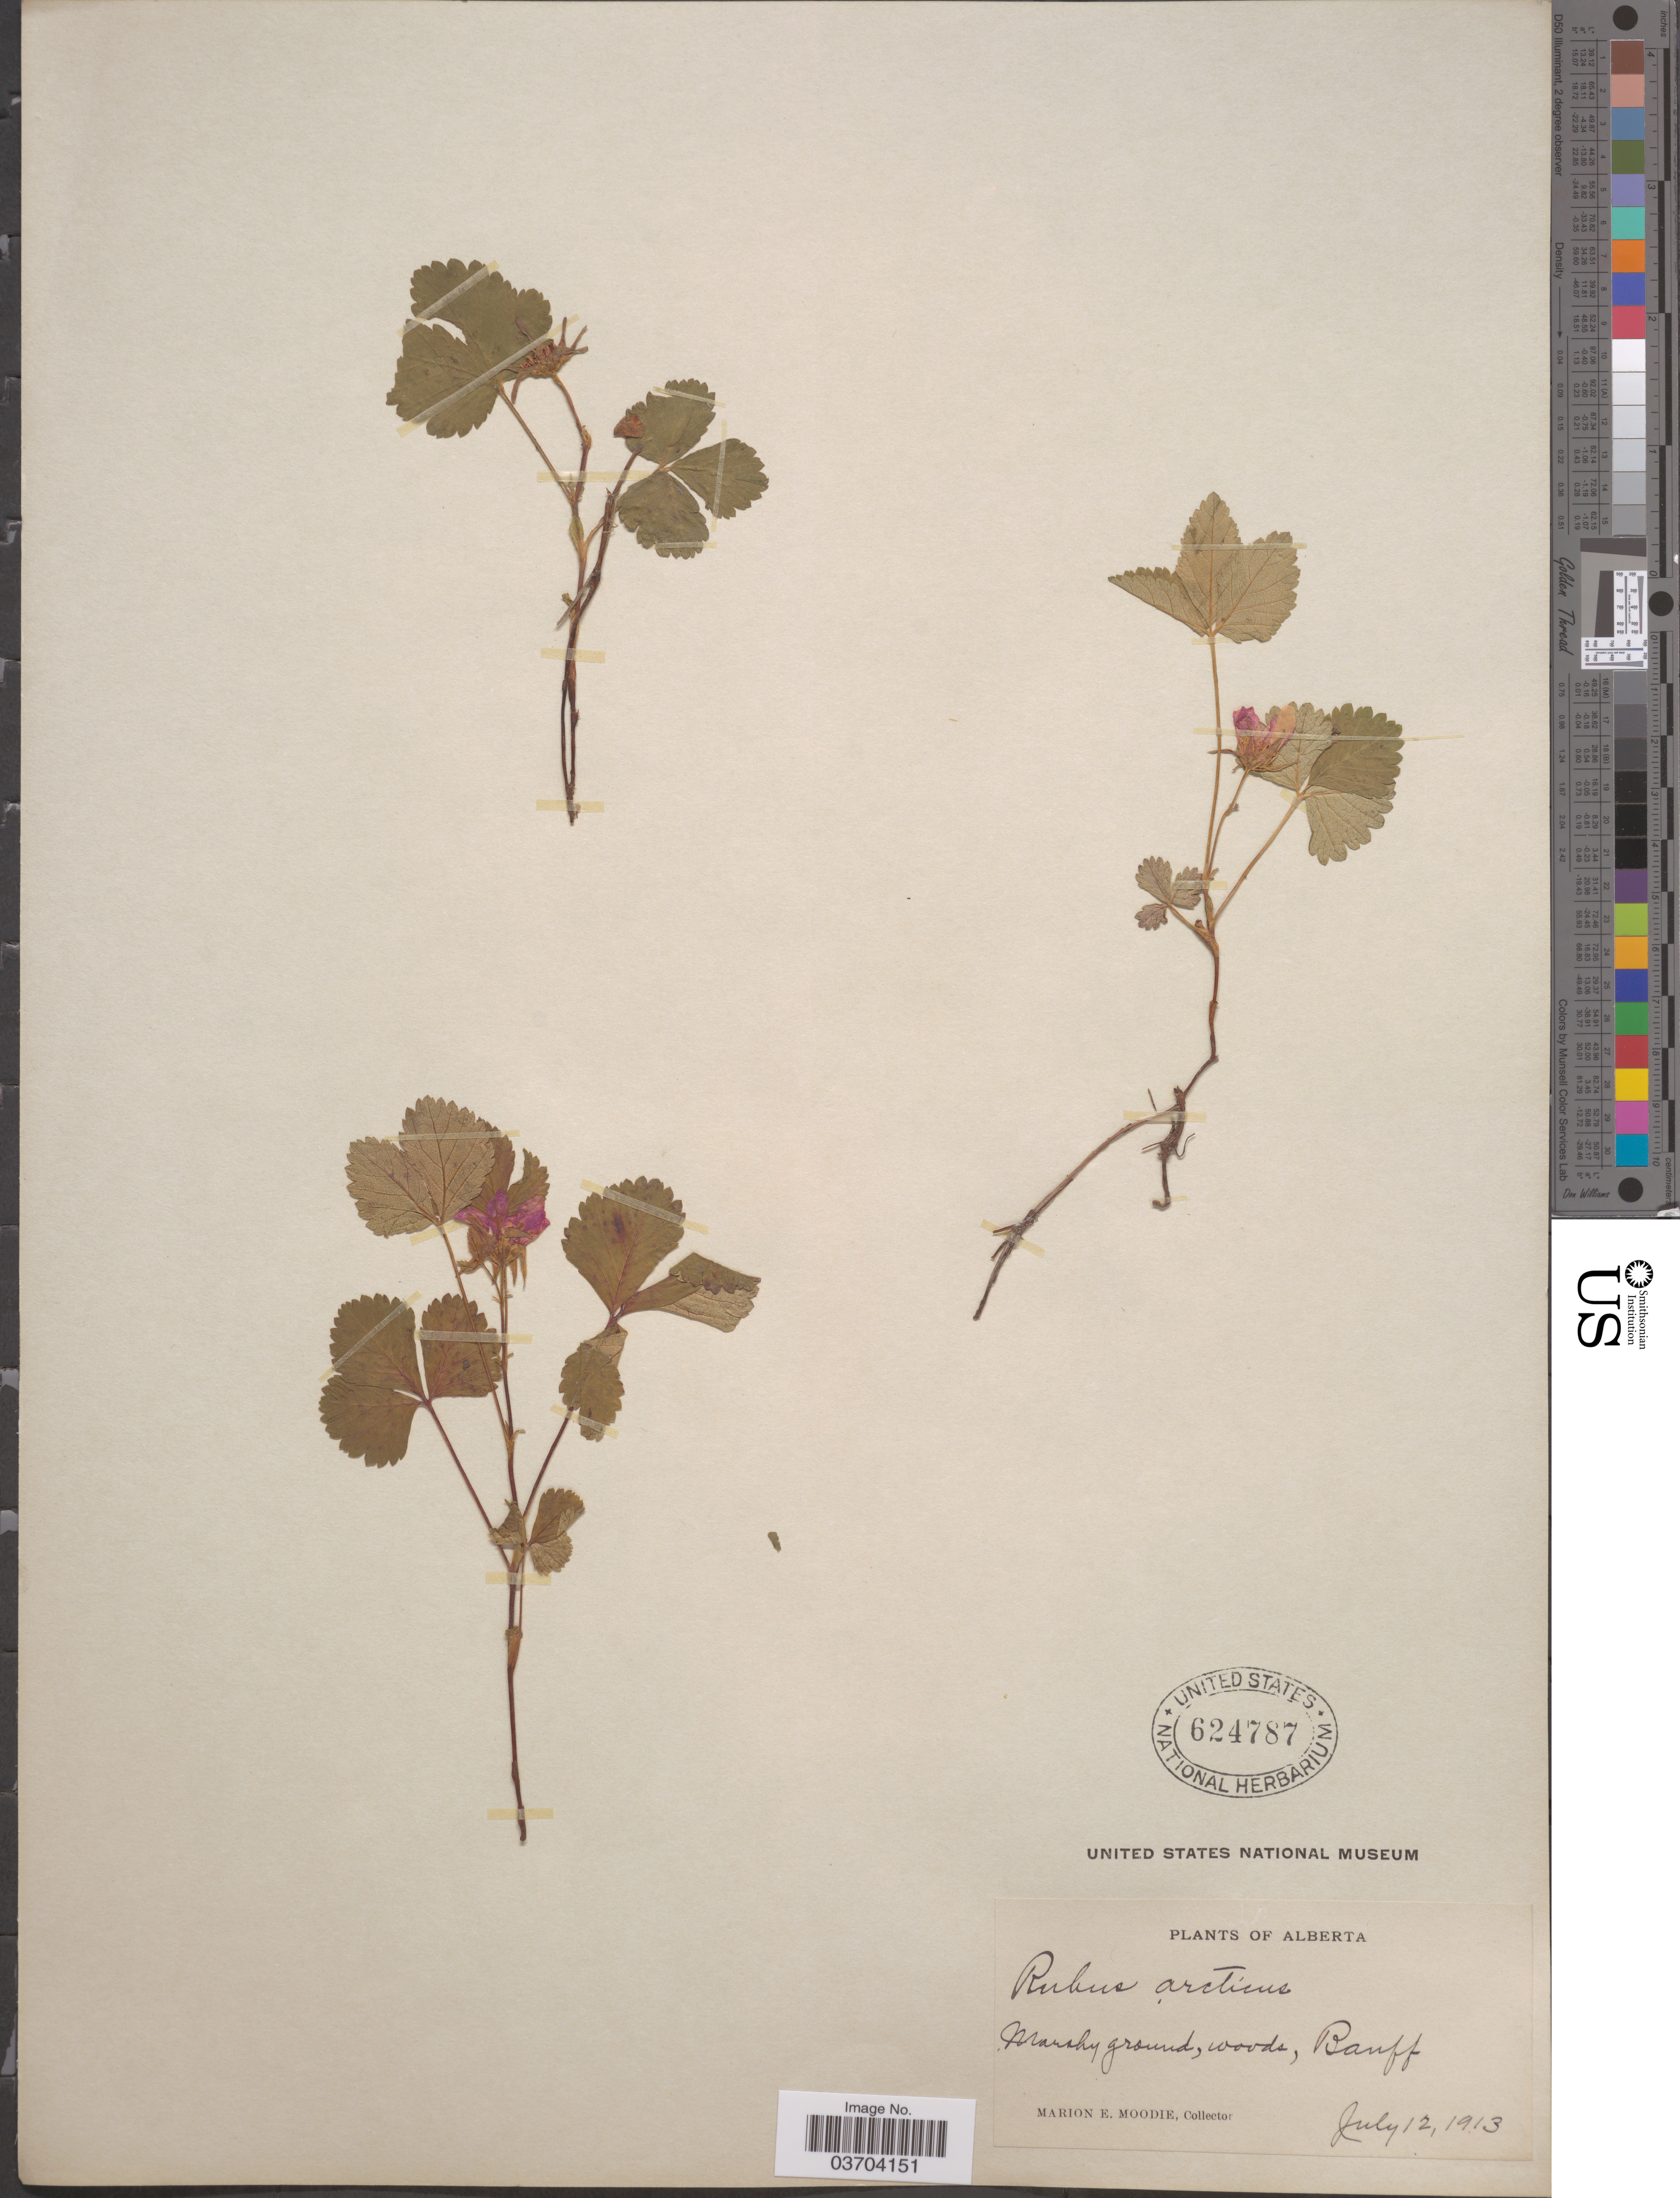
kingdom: Plantae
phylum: Tracheophyta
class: Magnoliopsida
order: Rosales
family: Rosaceae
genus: Rubus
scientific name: Rubus arcticus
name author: L.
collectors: M. E. Moodie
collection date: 1913-07-12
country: Canada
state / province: Alberta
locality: Banff.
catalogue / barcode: US 624787